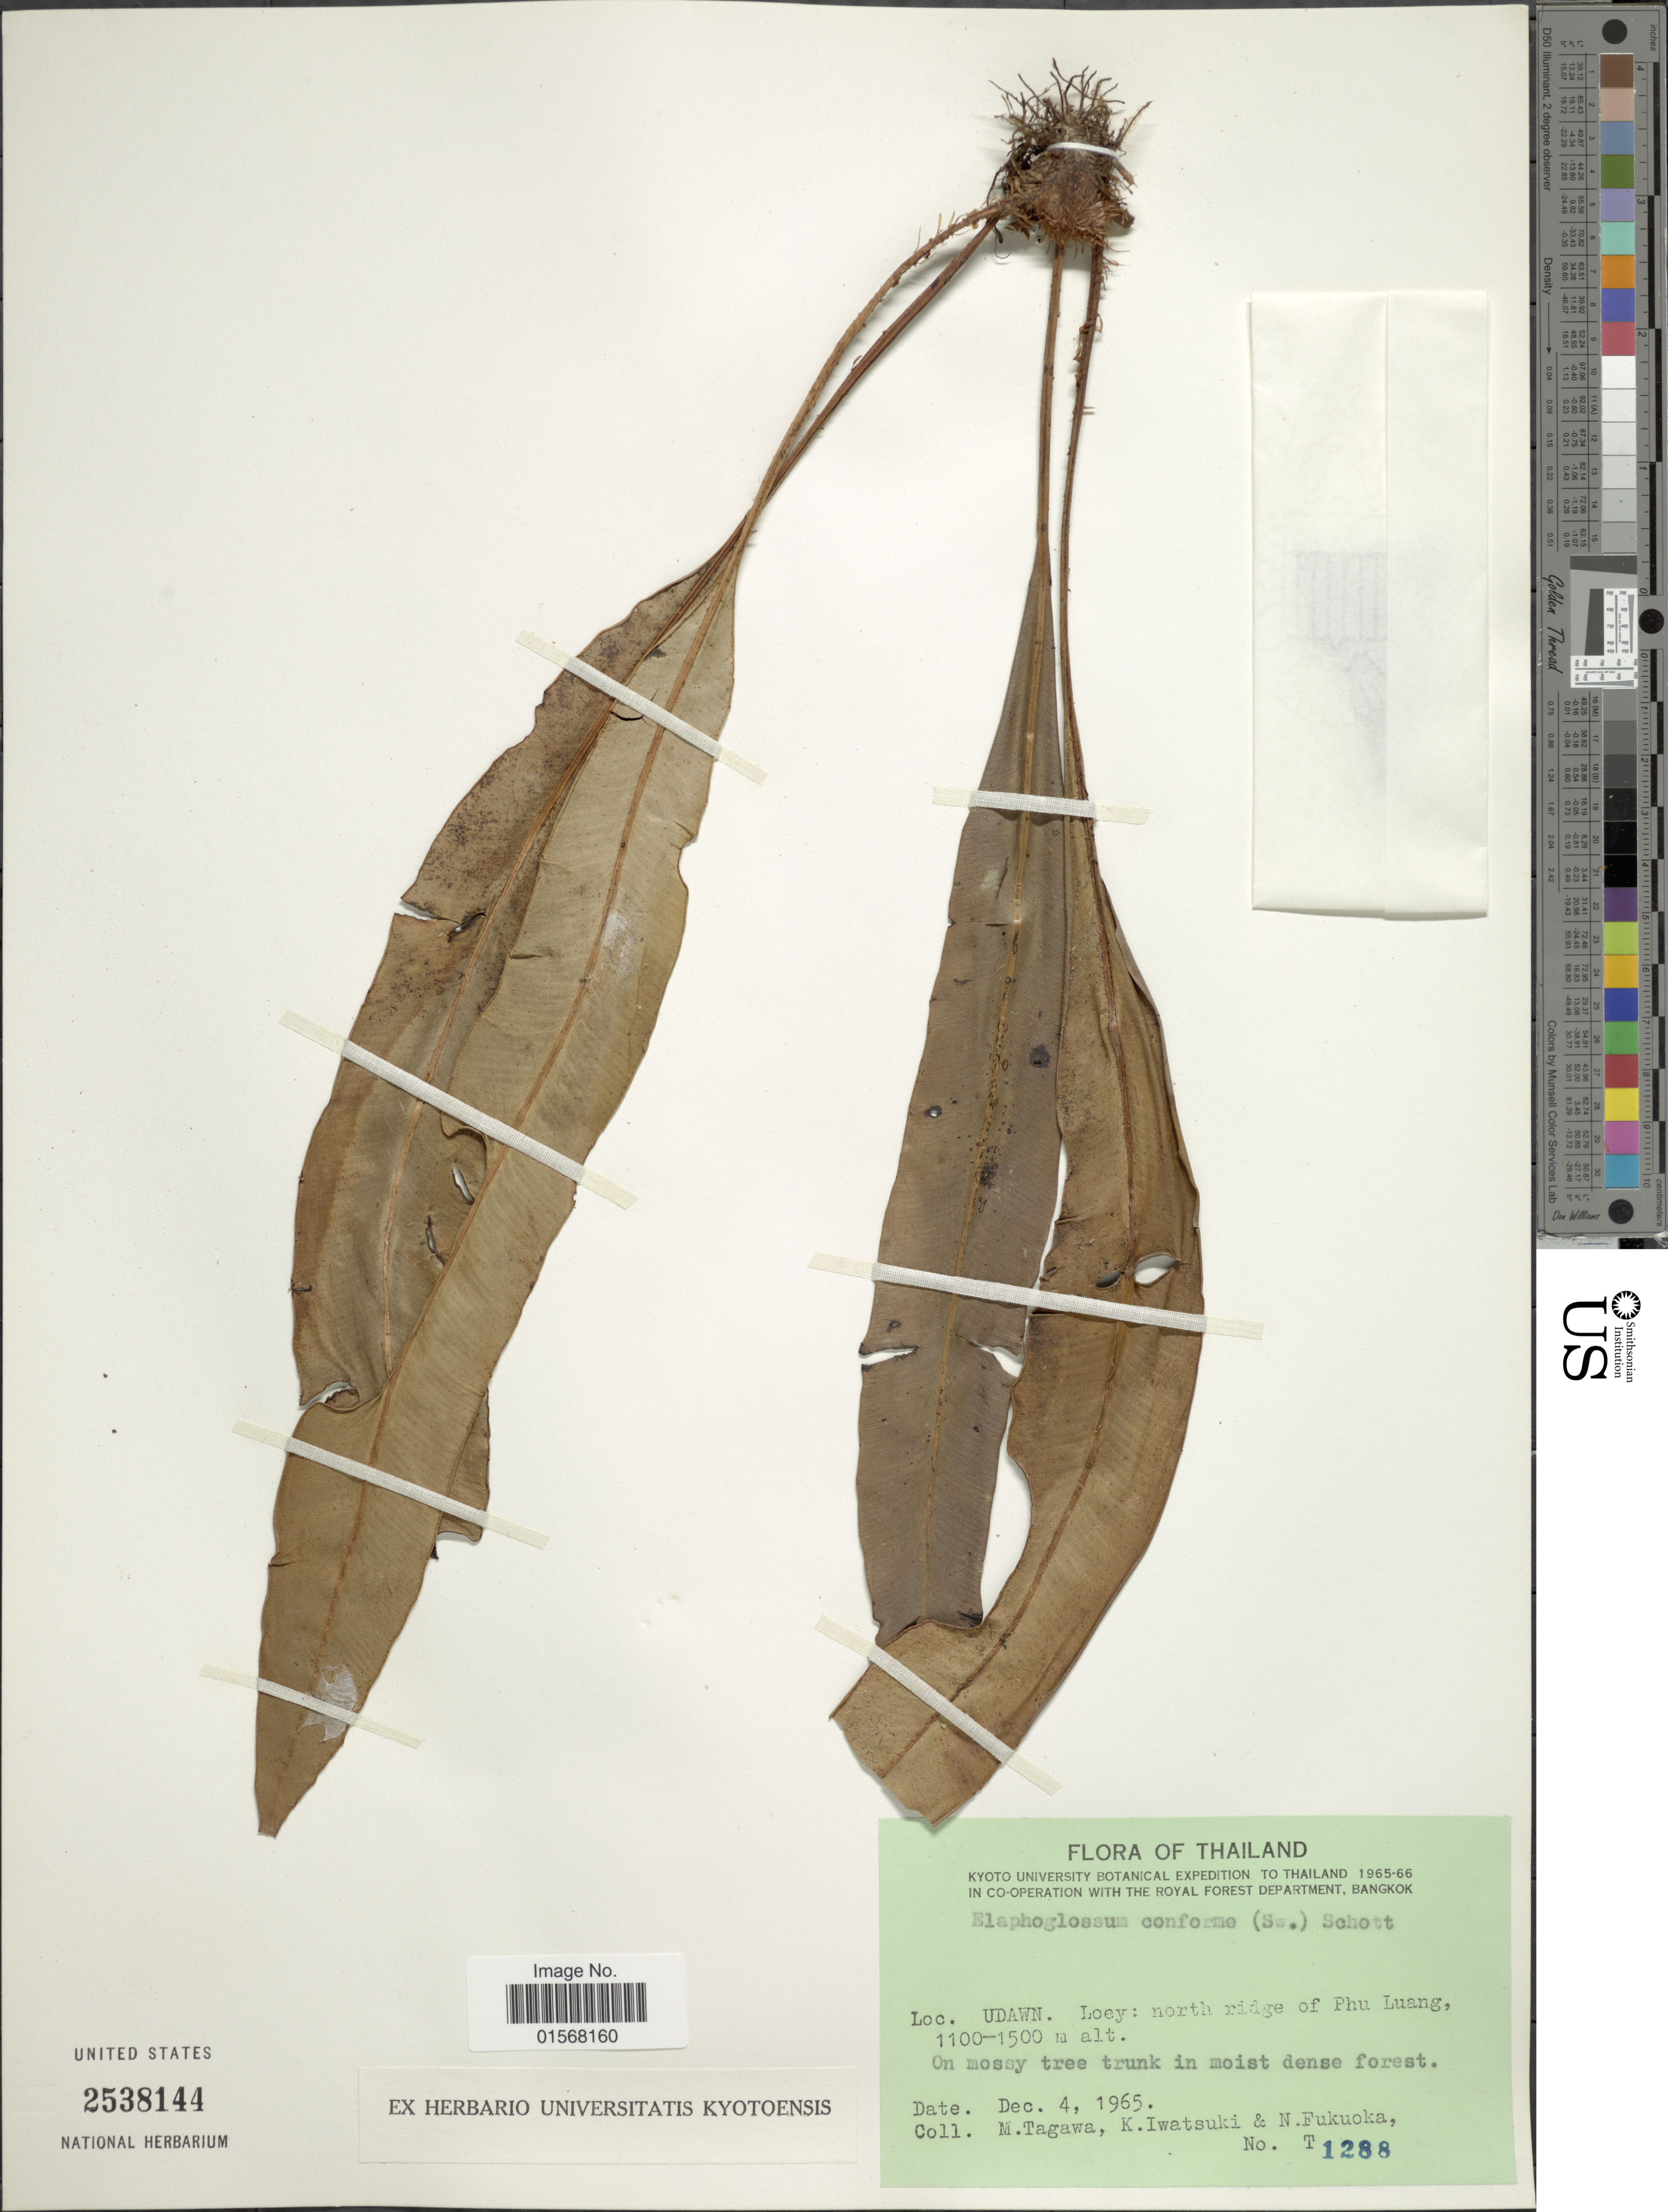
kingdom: Plantae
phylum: Tracheophyta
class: Polypodiopsida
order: Polypodiales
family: Dryopteridaceae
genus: Elaphoglossum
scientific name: Elaphoglossum marginatum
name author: (Wall. ex Fée) T. Moore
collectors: M. Kitagawa, K. Iwatsuki & N. Fukuoka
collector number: T1288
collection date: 1965-12-04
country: Thailand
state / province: Loei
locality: Udwan, Loey: north ridge of Phu Luang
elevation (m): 1100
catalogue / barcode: US 2538144